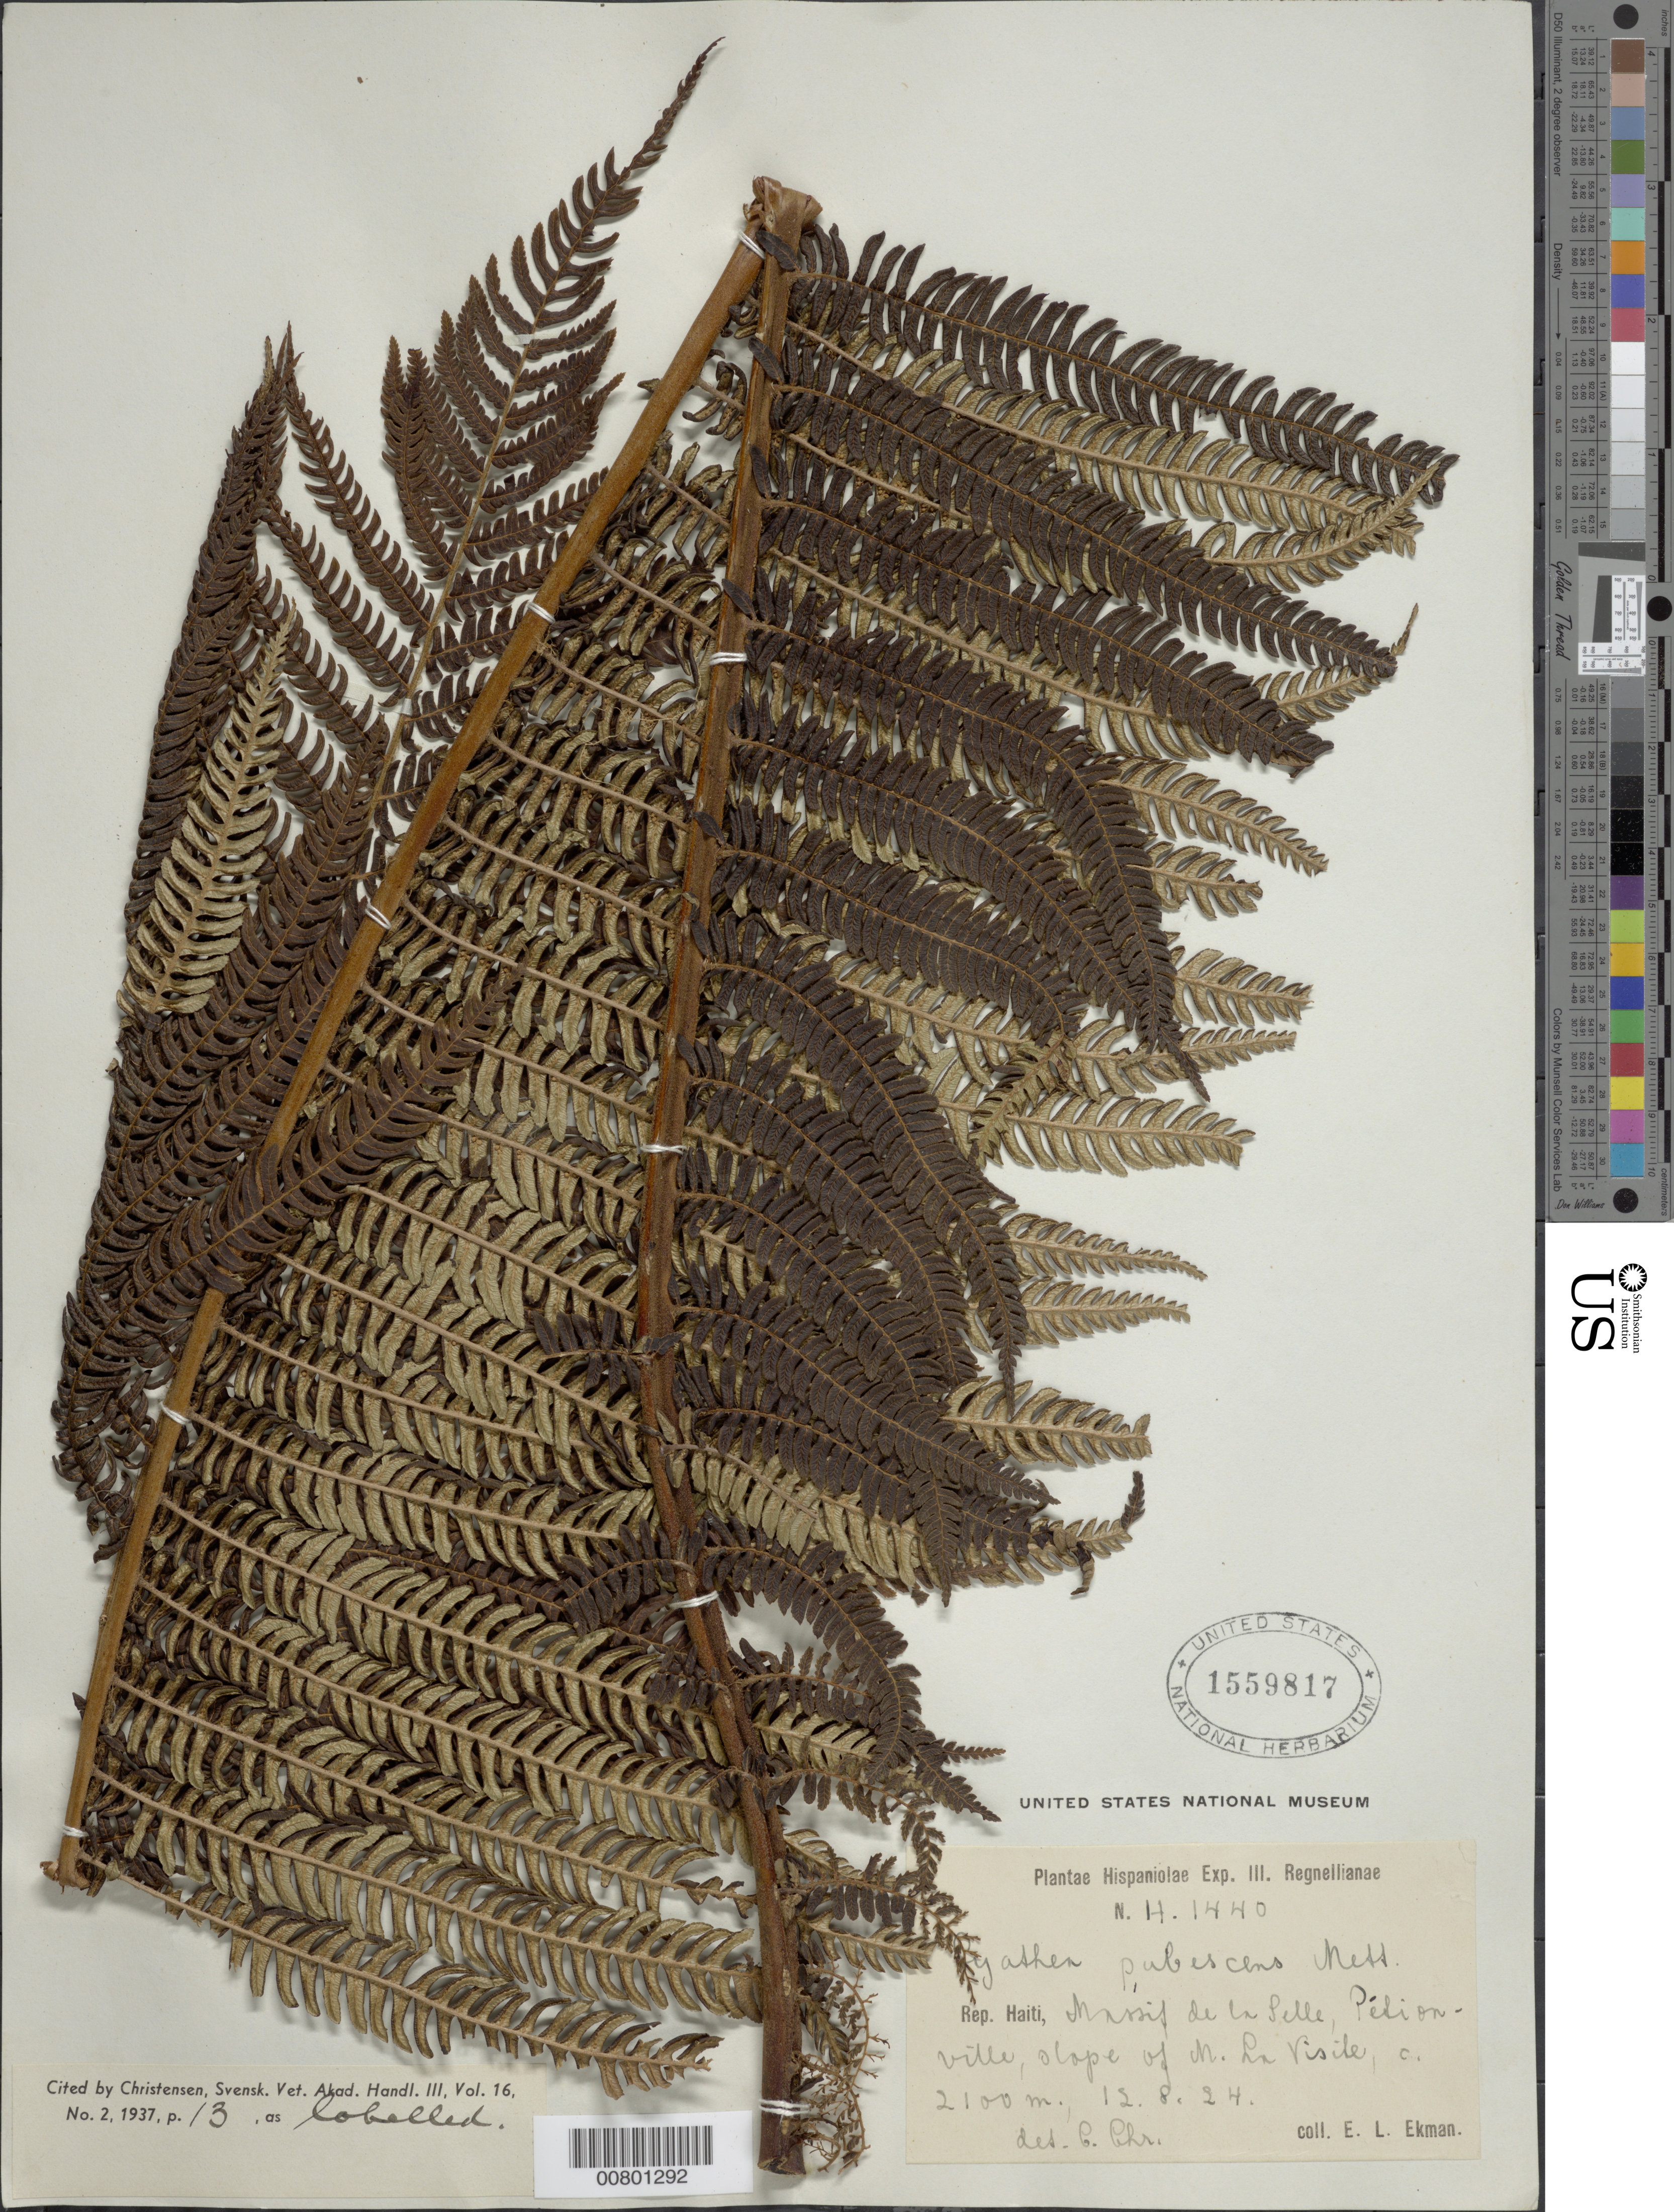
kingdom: Plantae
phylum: Tracheophyta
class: Polypodiopsida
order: Cyatheales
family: Cyatheaceae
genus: Alsophila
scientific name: Alsophila minor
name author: (D.C. Eaton) R.M. Tryon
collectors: E. L. Ekman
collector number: H 1440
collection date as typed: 12 Aug 1924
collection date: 1924-08-12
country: Haiti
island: Hispaniola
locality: Massif de la Selle, Pétionville, M. La Visite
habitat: Slope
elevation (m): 2100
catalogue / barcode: US 1559817